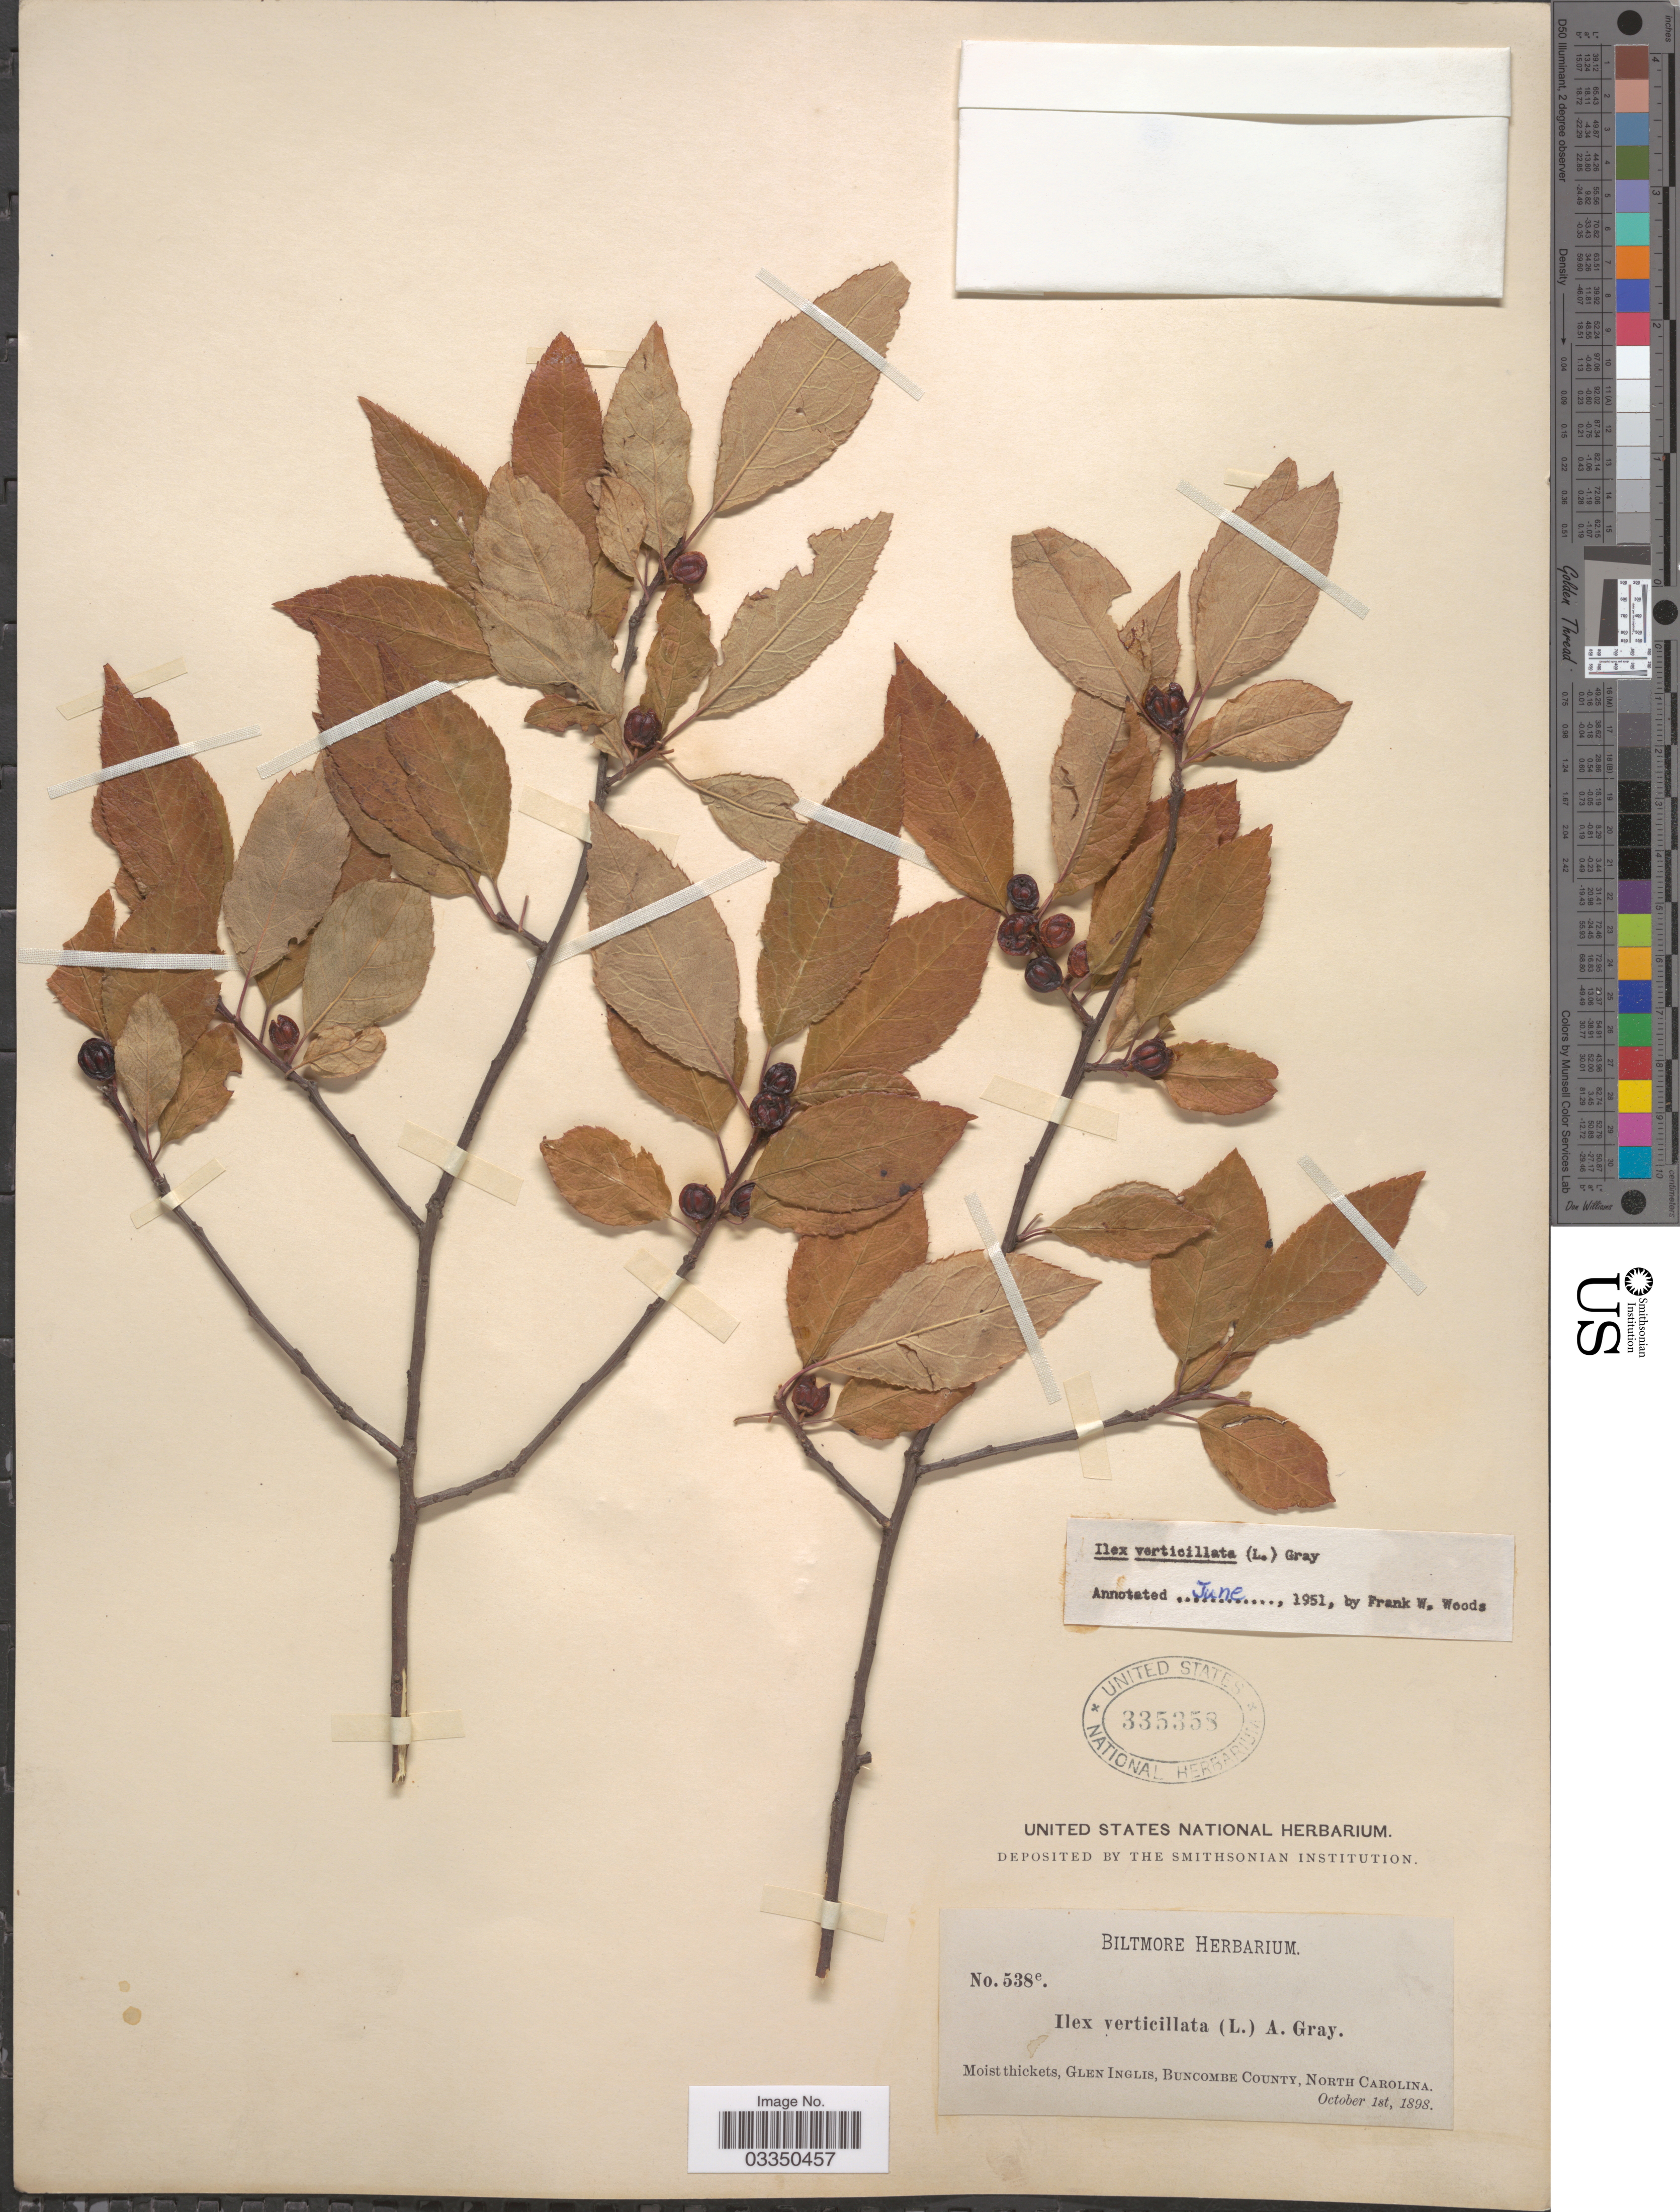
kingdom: Plantae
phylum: Tracheophyta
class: Magnoliopsida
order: Aquifoliales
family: Aquifoliaceae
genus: Ilex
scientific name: Ilex verticillata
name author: (L.) A. Gray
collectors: ex herb. Biltmore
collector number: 538e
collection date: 1898-10-01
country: United States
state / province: North Carolina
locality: Glen Inglis, Buncombe County.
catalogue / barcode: US 335358